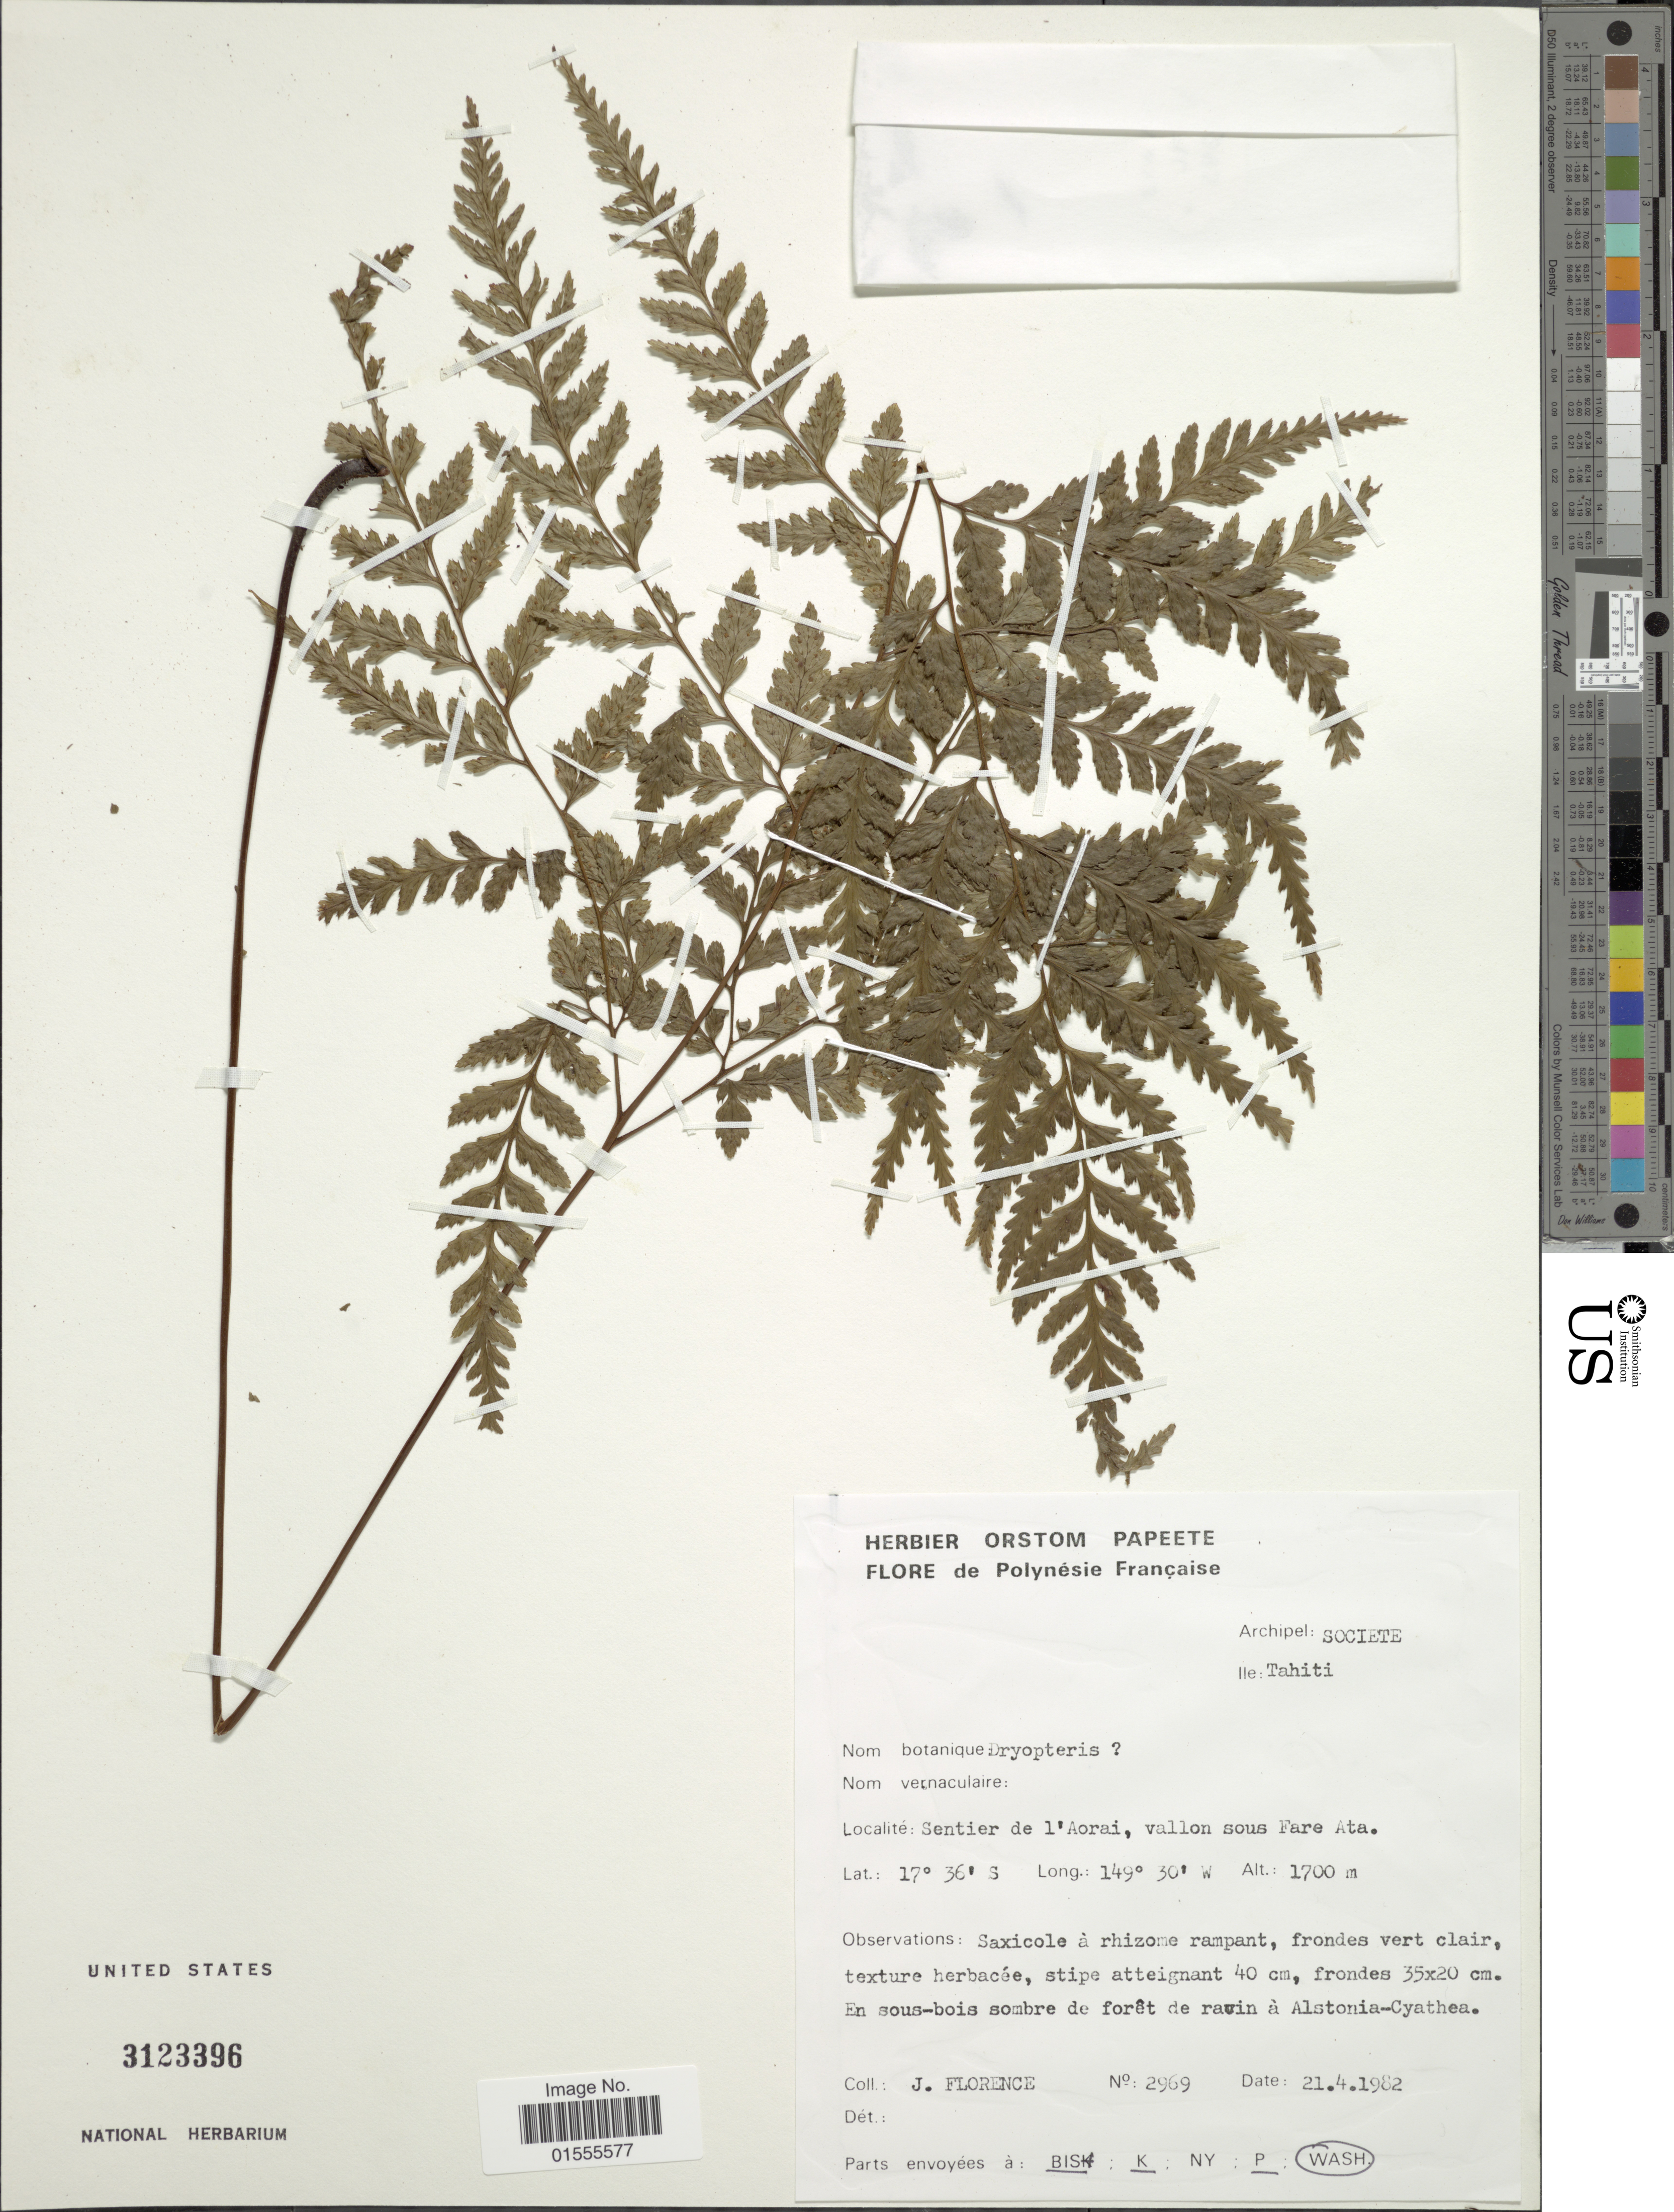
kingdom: Plantae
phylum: Tracheophyta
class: Polypodiopsida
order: Polypodiales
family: Dryopteridaceae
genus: Parapolystichum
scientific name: Parapolystichum pacificum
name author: (Tind.) J.J.S. Gardner & Nagalingum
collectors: J. Florence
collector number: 2969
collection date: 1982-04-21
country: French Polynesia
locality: Archipel: Society, Ile: Tahiti, Sentier de l'Aorai, vallon sous Fare Ata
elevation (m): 1700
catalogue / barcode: US 3123396